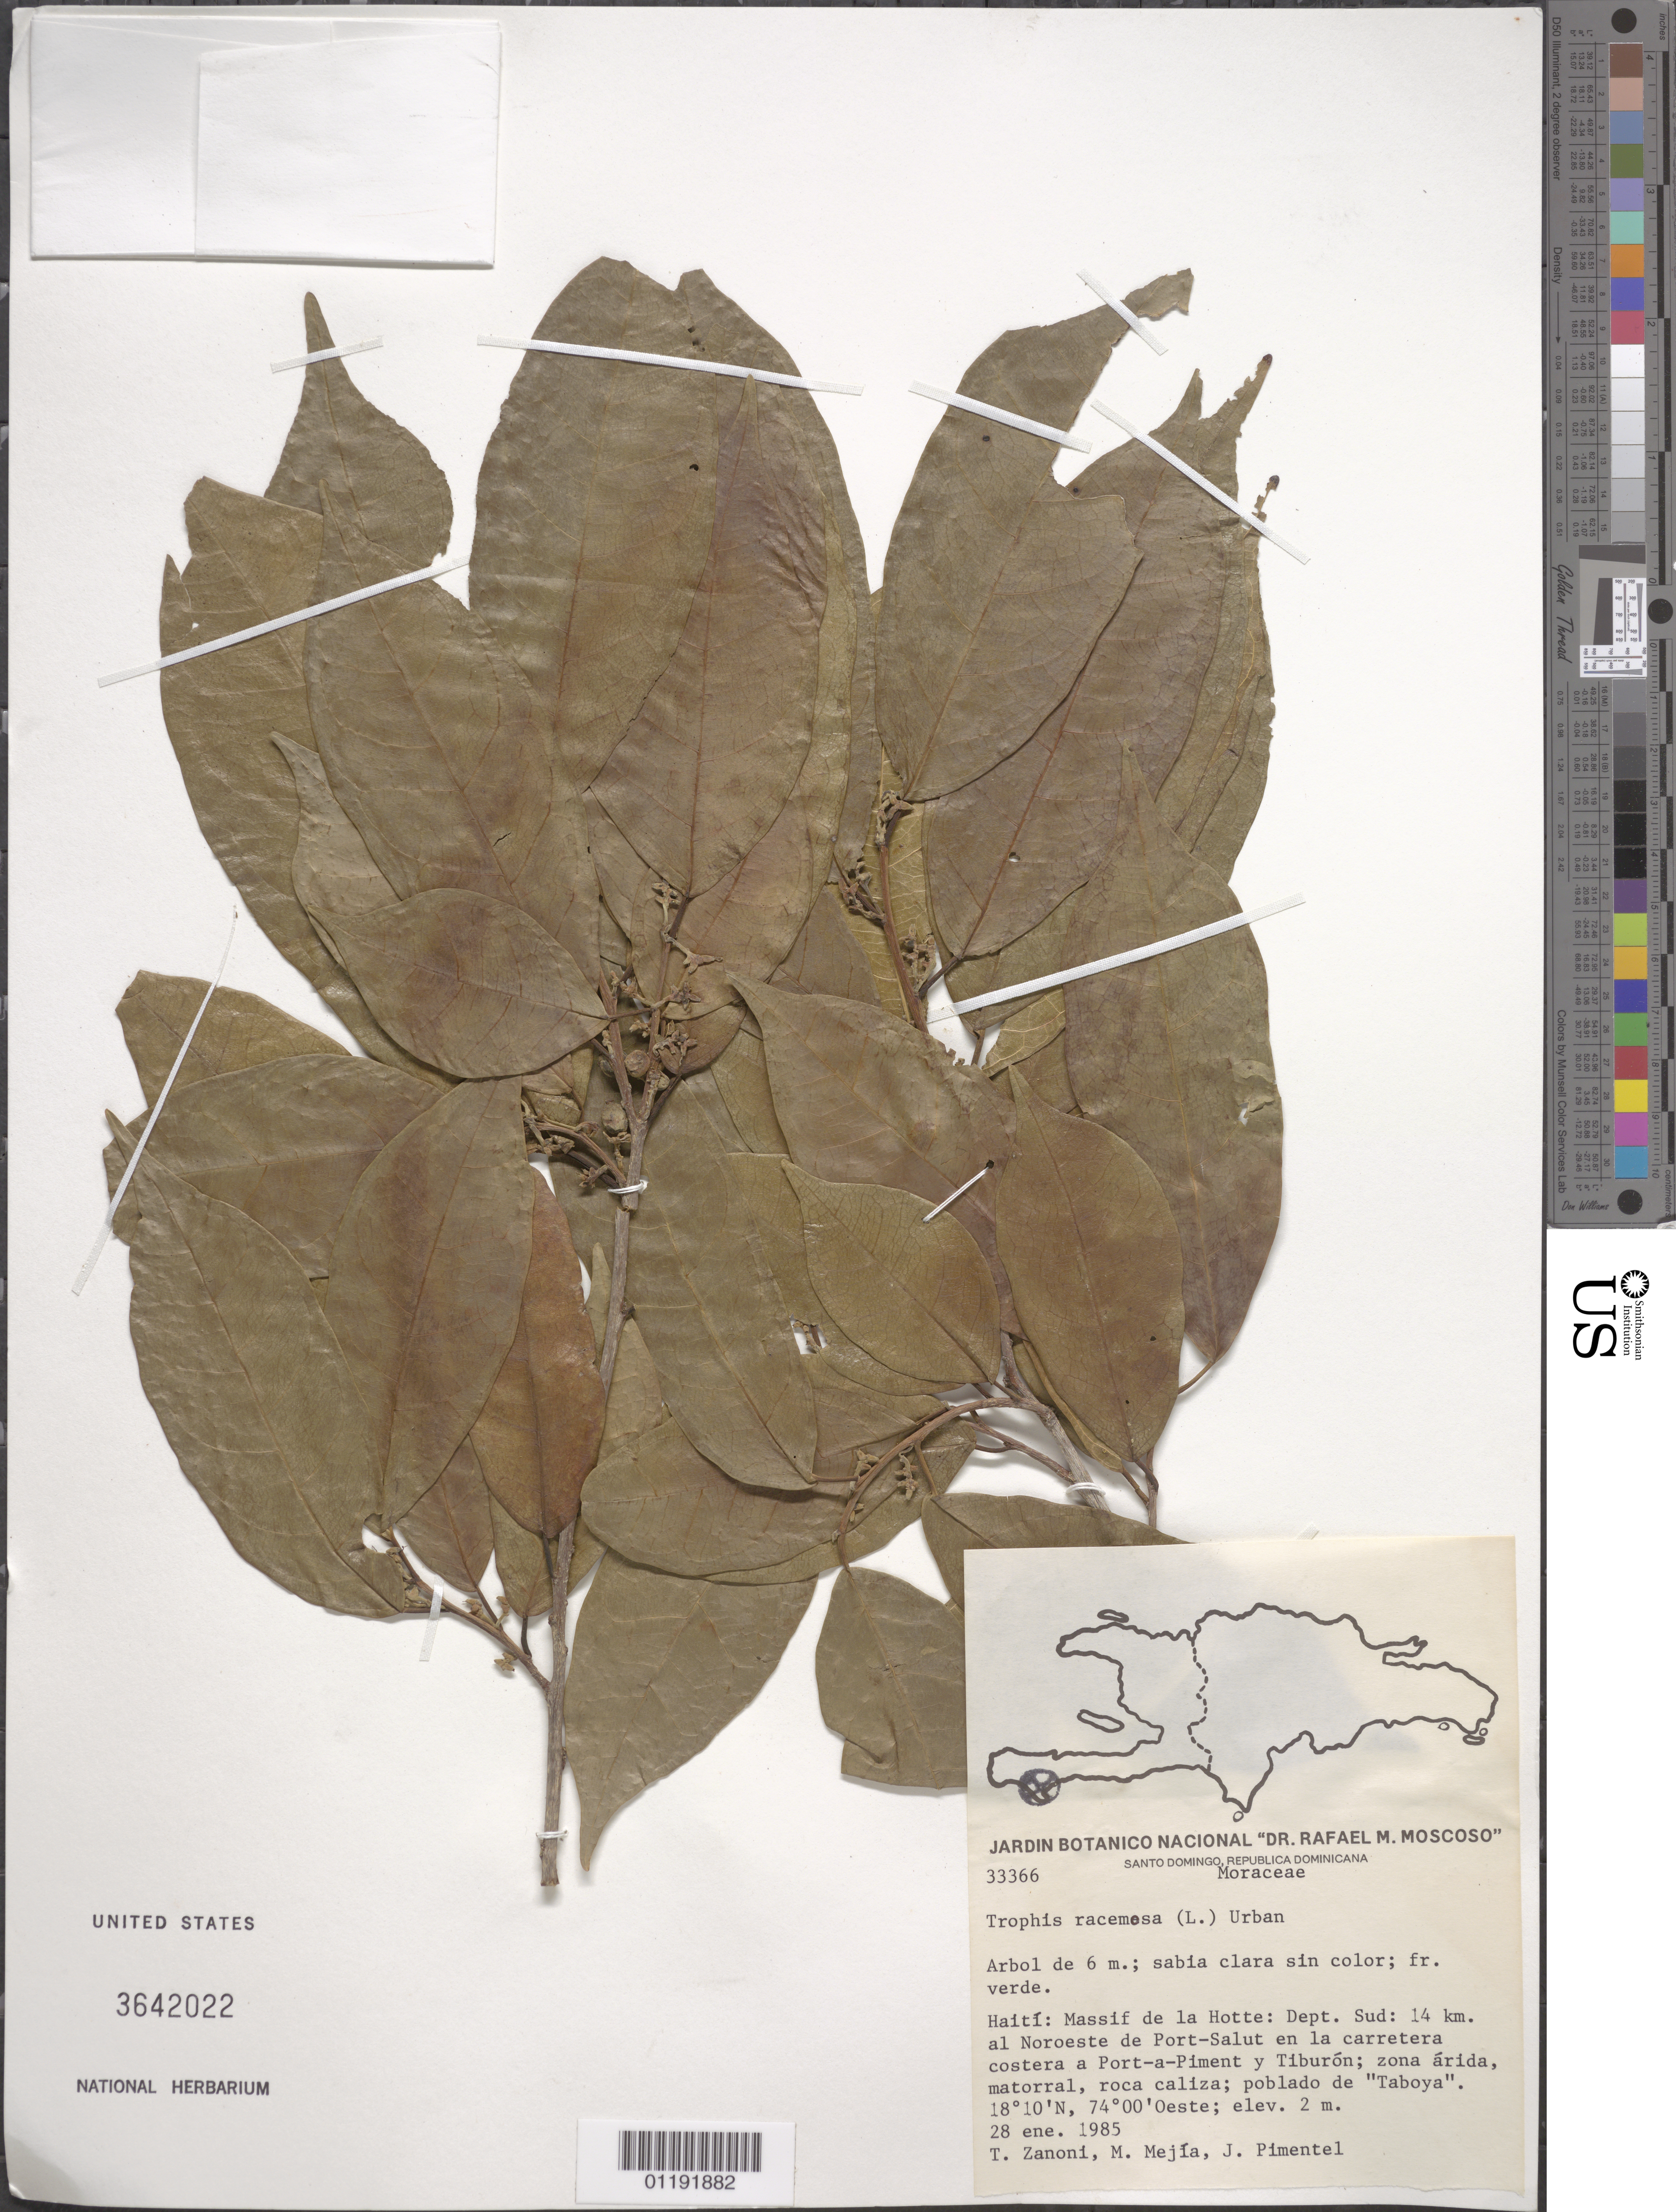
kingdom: Plantae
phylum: Tracheophyta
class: Magnoliopsida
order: Rosales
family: Moraceae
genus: Trophis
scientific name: Trophis racemosa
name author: (L.) Urb.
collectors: T. A. Zanoni, M. Mejia & J. Pimentel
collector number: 33366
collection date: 1985-01-28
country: Haiti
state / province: Massif de la Hotte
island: Hispaniola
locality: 14 km NE of Port-Salut, on Coastal Highway to Port-a-Piment and Tiburon, village of "Taboya"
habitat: Coastal road, arid zone, bush, limestone rock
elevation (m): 2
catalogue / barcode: US 3642022